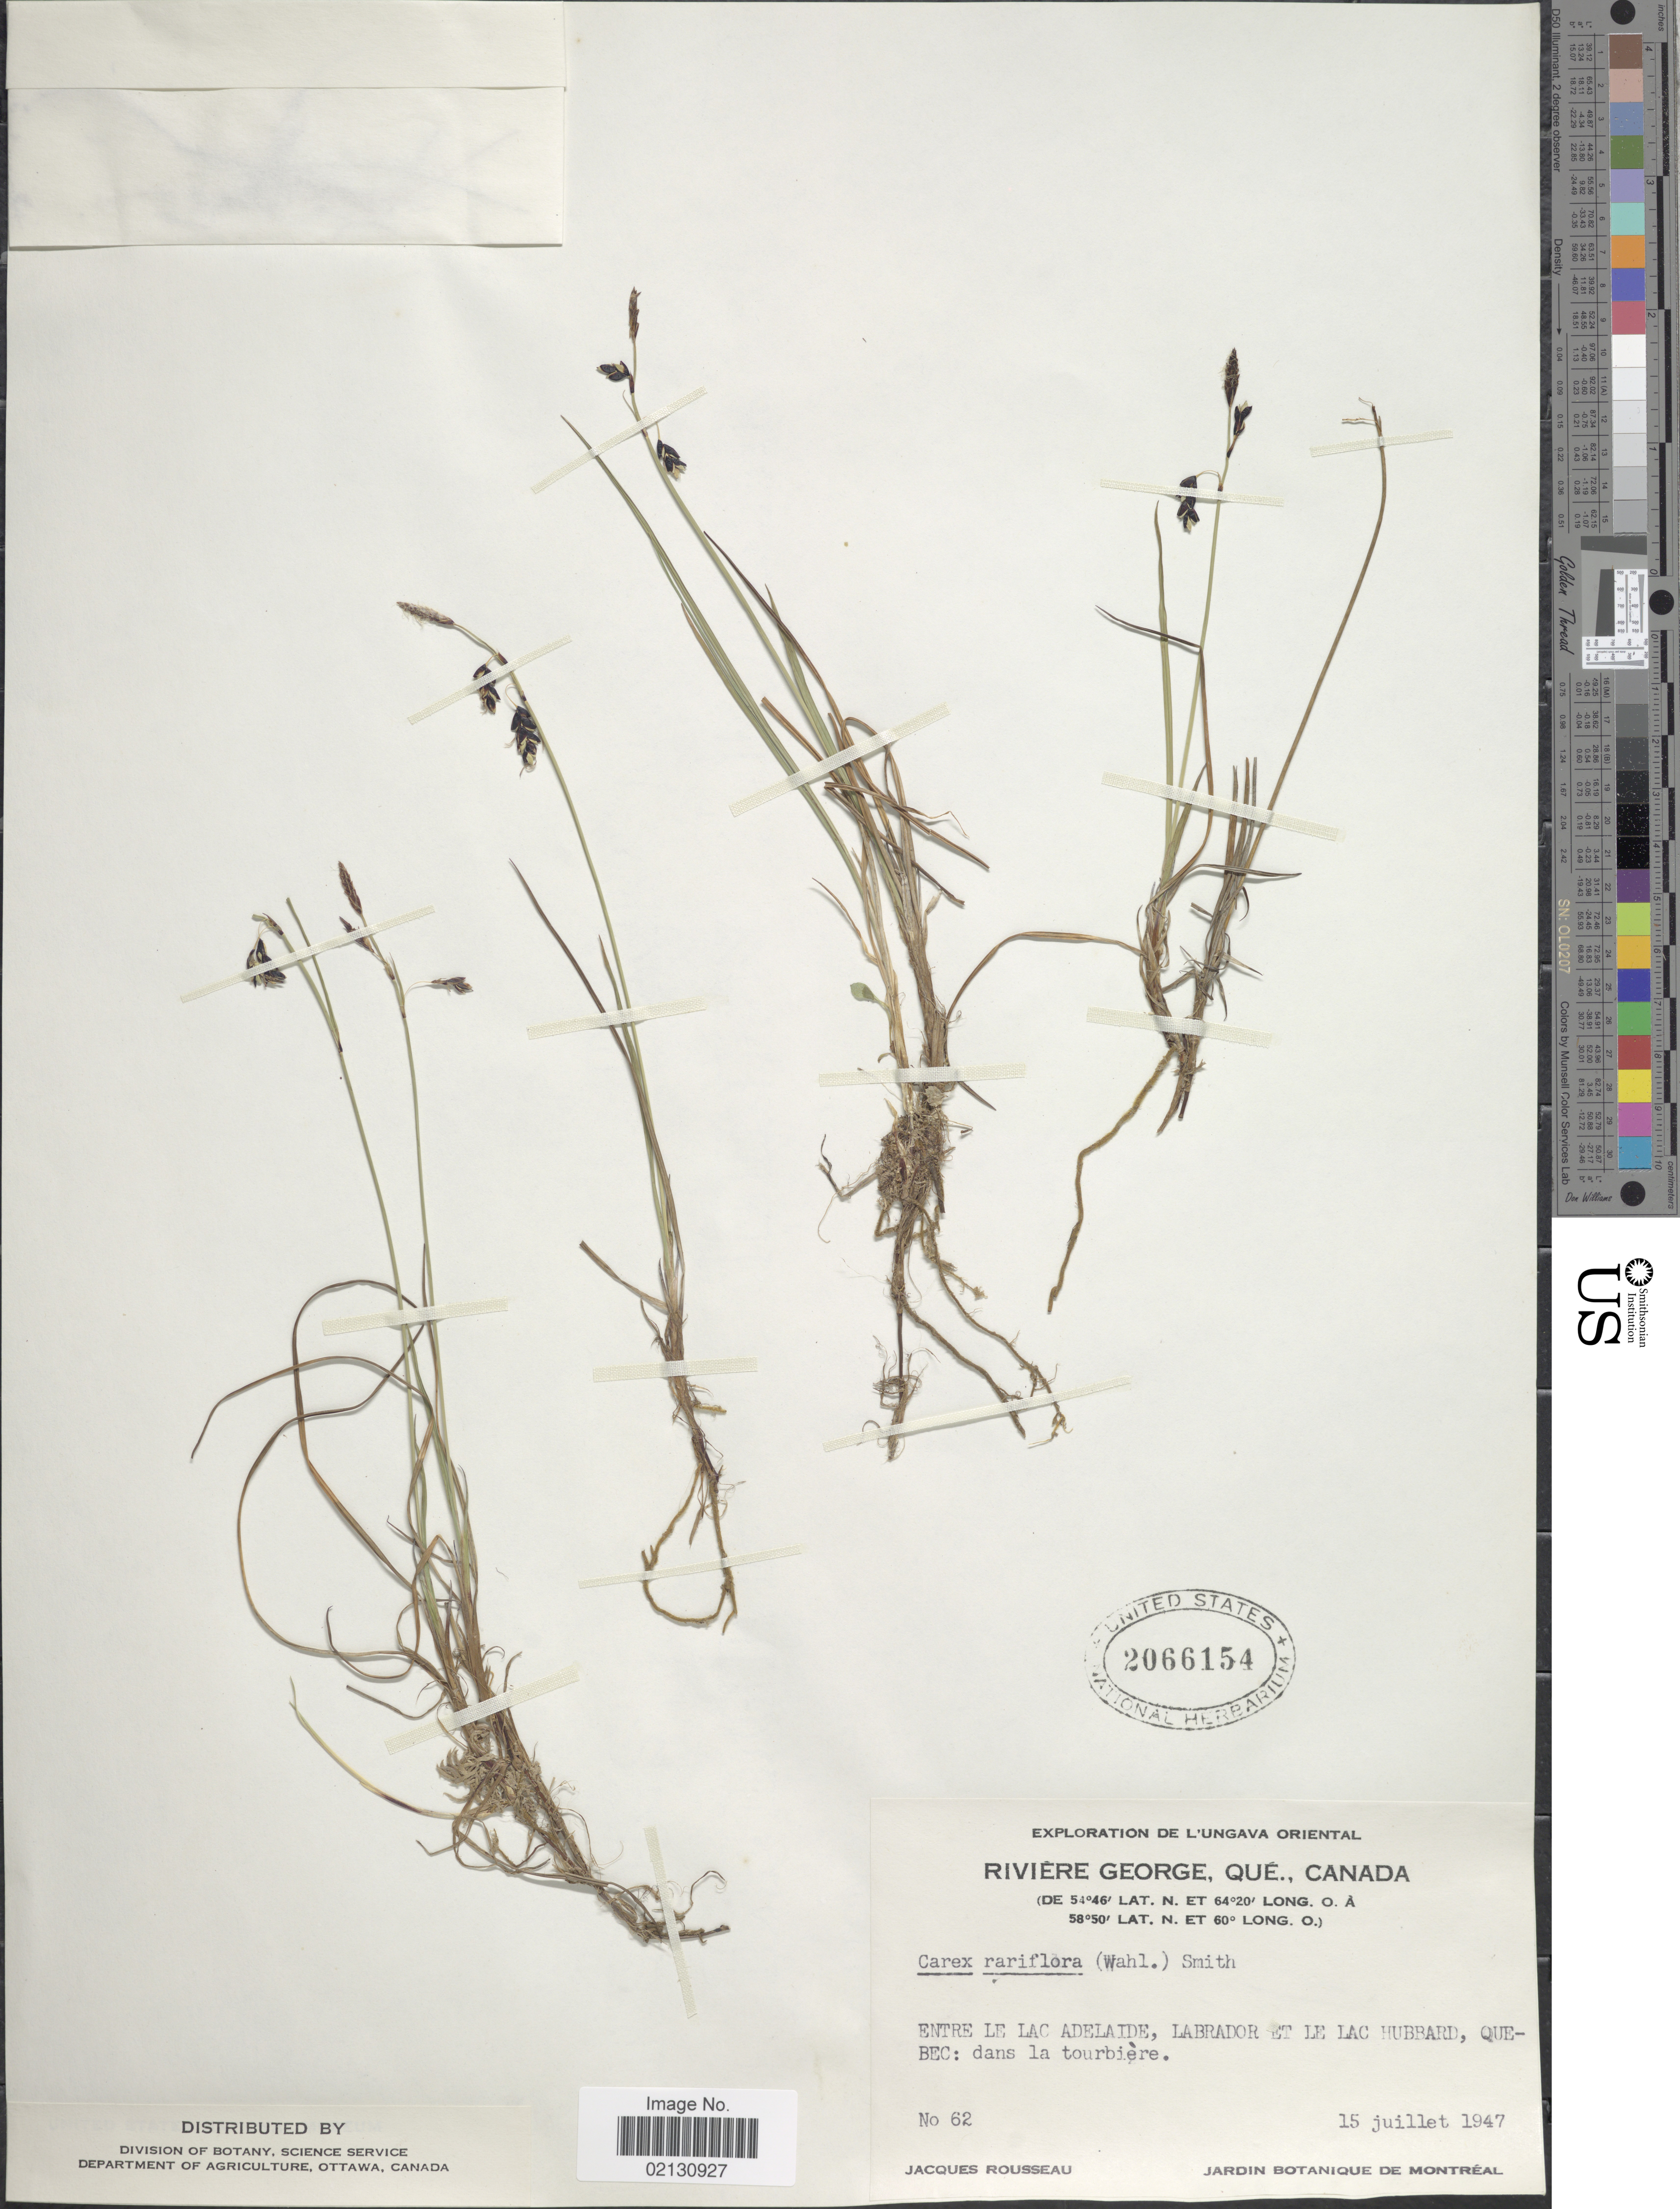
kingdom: Plantae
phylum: Tracheophyta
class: Liliopsida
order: Poales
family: Cyperaceae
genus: Carex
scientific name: Carex rariflora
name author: (Wahlenb.) Sm.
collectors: J. Rousseau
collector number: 62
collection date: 1947-07-15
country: Canada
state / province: Quebec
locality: Rivière George. Entre la Lac Adelaide, Labrador et le Lac Hubbard. l'Ungava oriental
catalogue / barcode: US 2066154